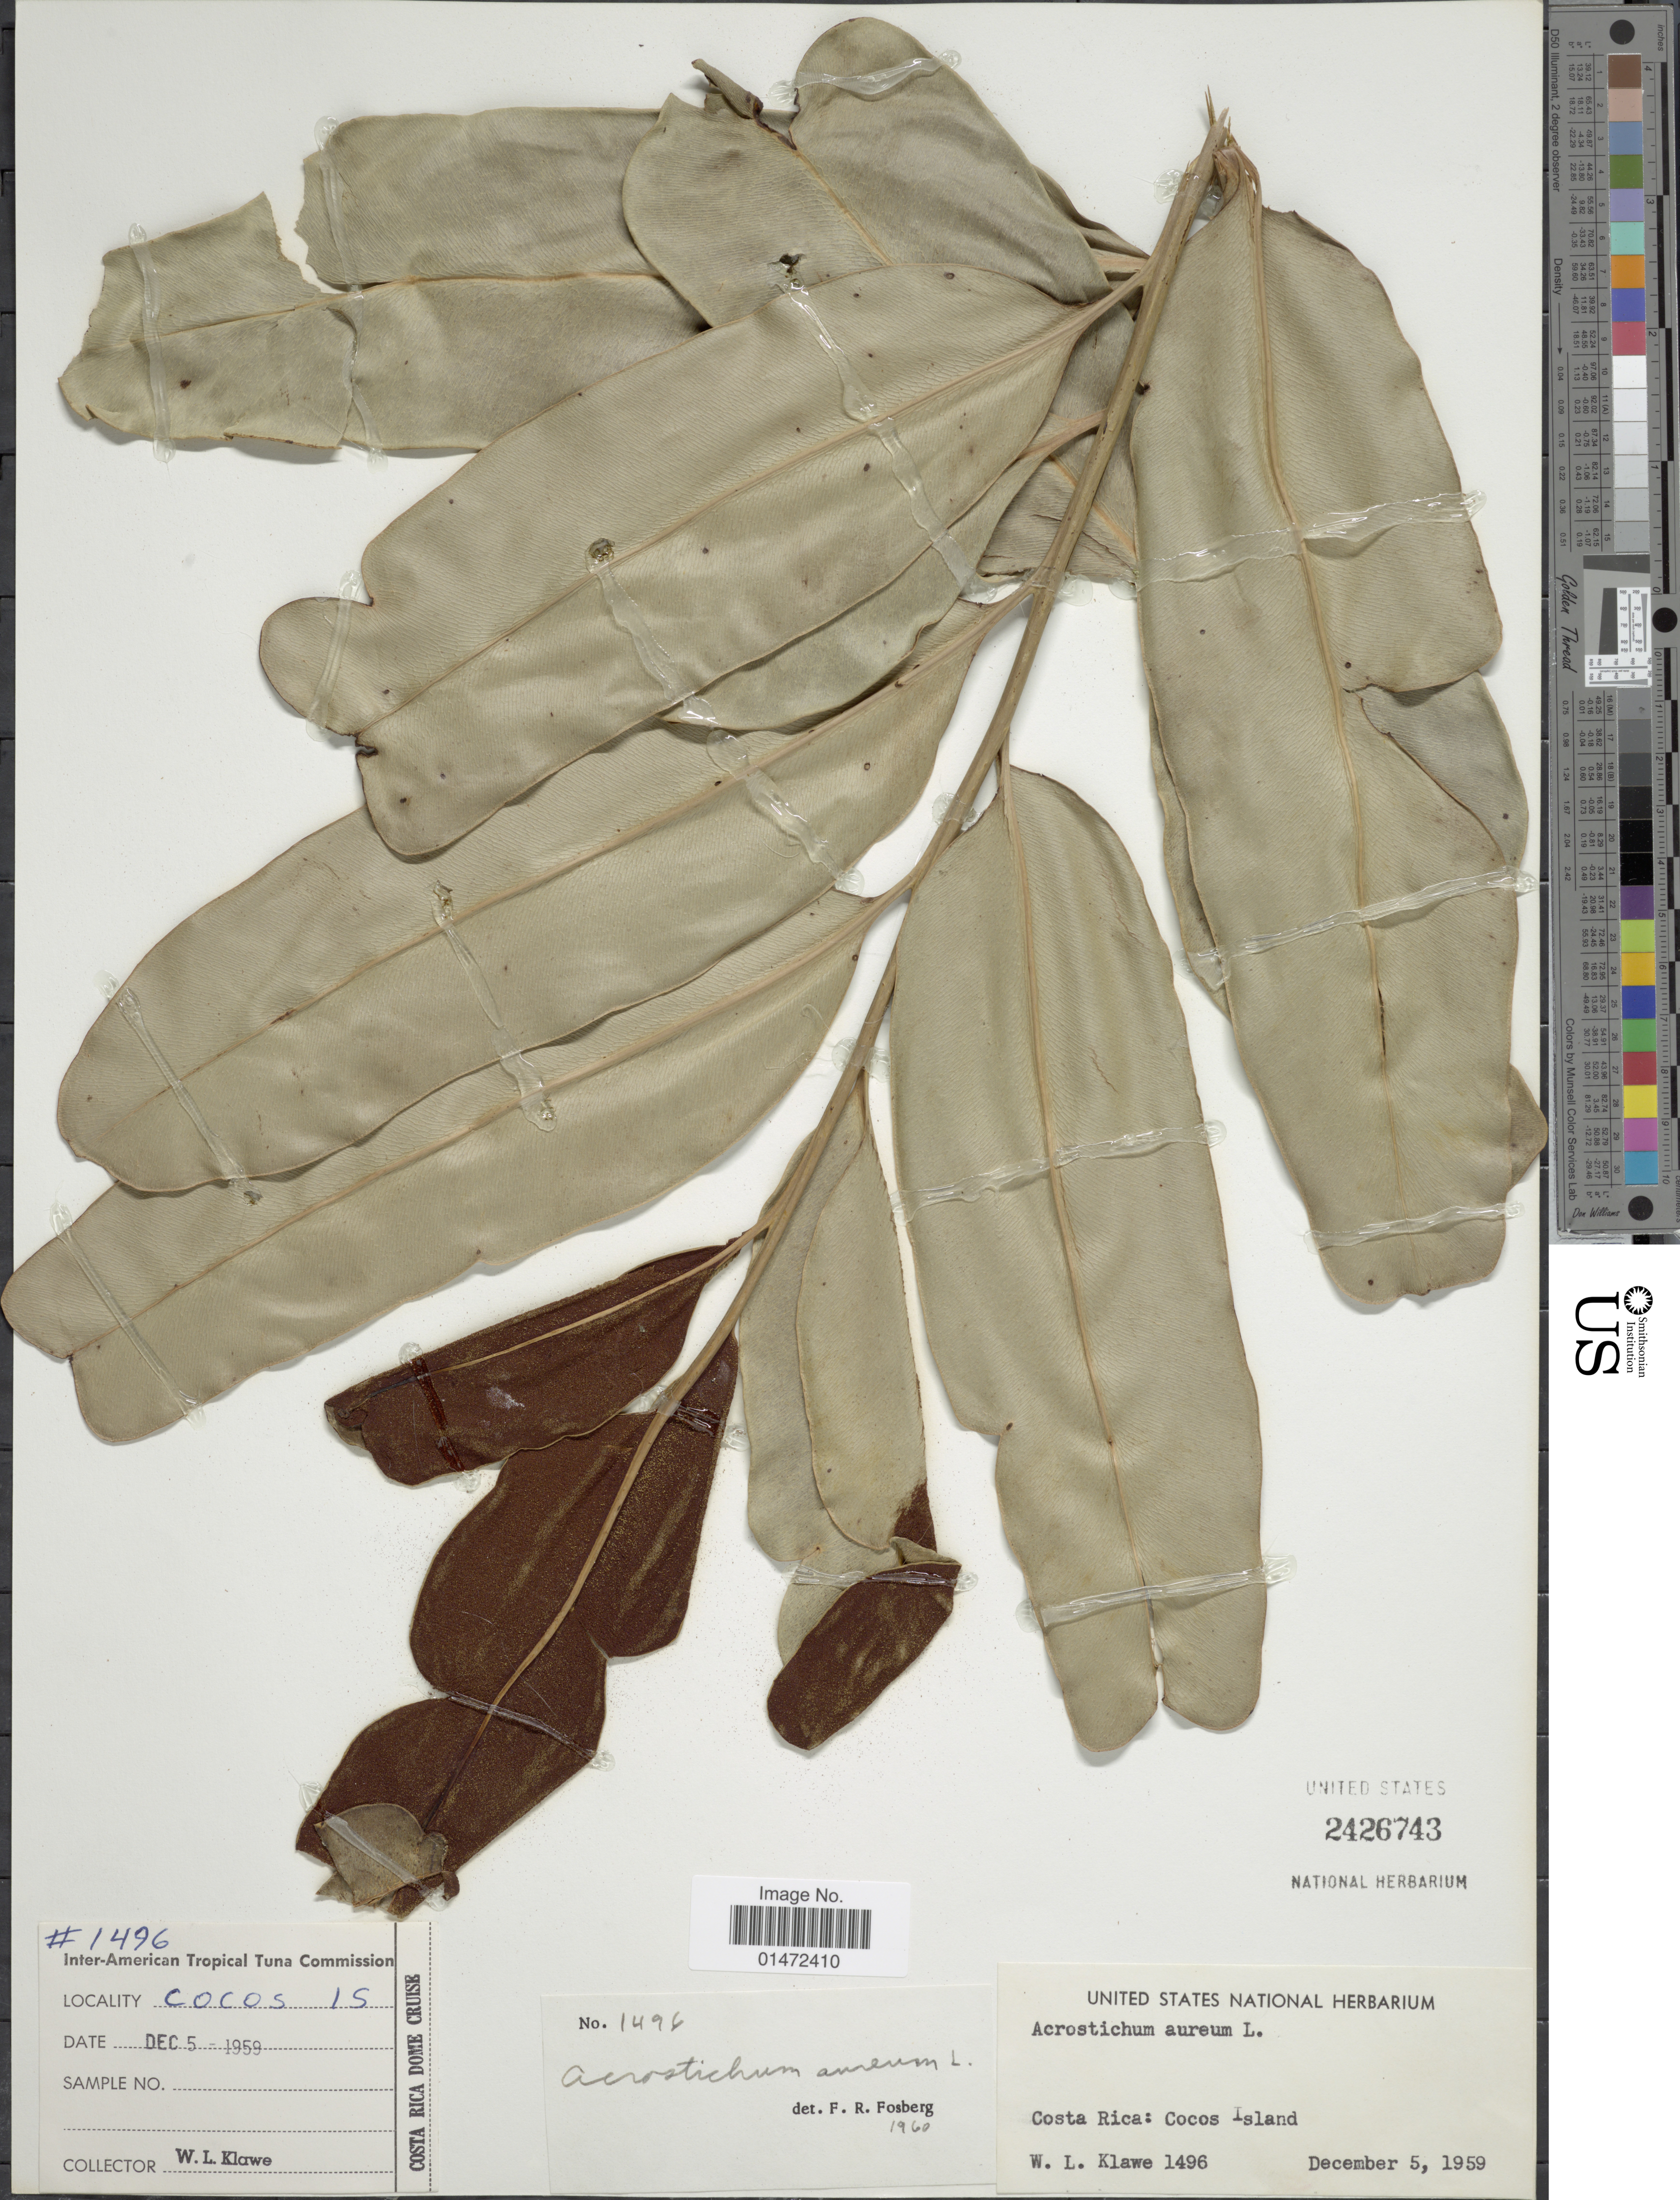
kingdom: Plantae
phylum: Tracheophyta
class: Polypodiopsida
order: Polypodiales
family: Pteridaceae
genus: Acrostichum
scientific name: Acrostichum aureum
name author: L.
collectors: W. Klawe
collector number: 1496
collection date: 1959-12-05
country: Costa Rica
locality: Cocos Island.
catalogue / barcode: US 2426743